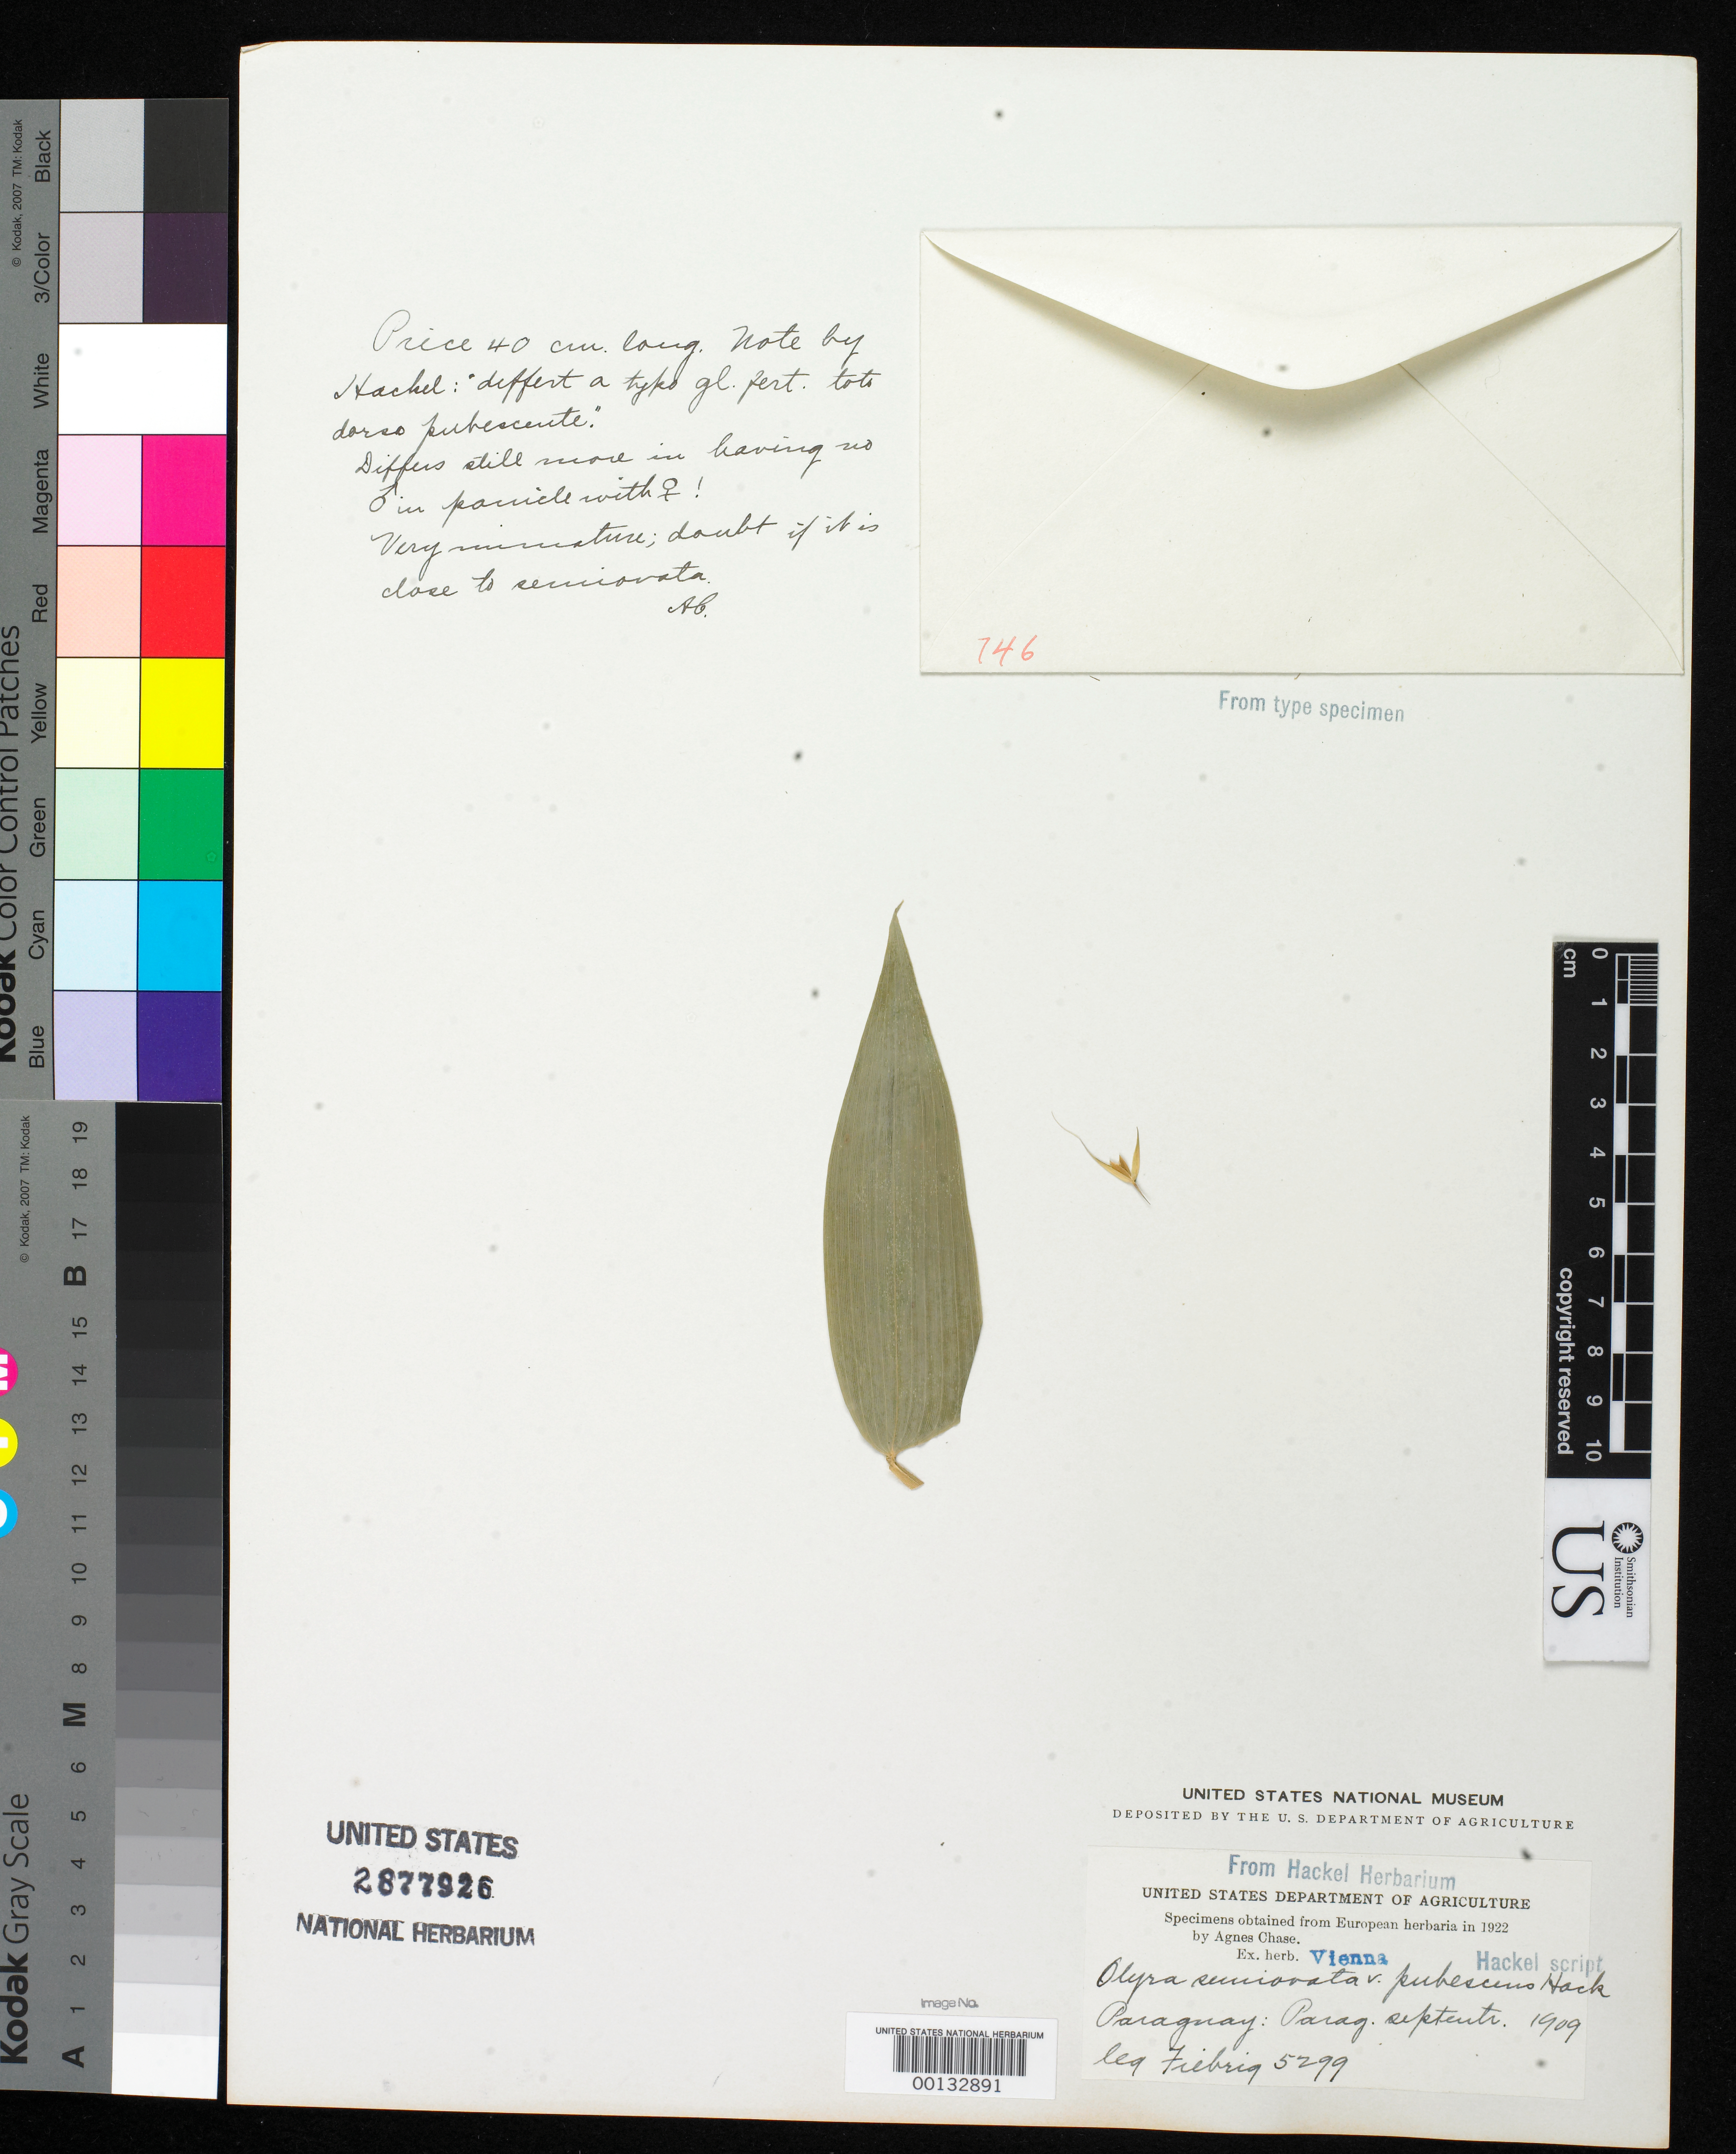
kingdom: Plantae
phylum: Tracheophyta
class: Liliopsida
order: Poales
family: Poaceae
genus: Olyra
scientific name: Olyra semiovata var. pubescens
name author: Hack.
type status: Type Fragment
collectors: K. Fiebrig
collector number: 5299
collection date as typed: Sep 1909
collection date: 1909-09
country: Paraguay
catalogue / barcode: US 2877926